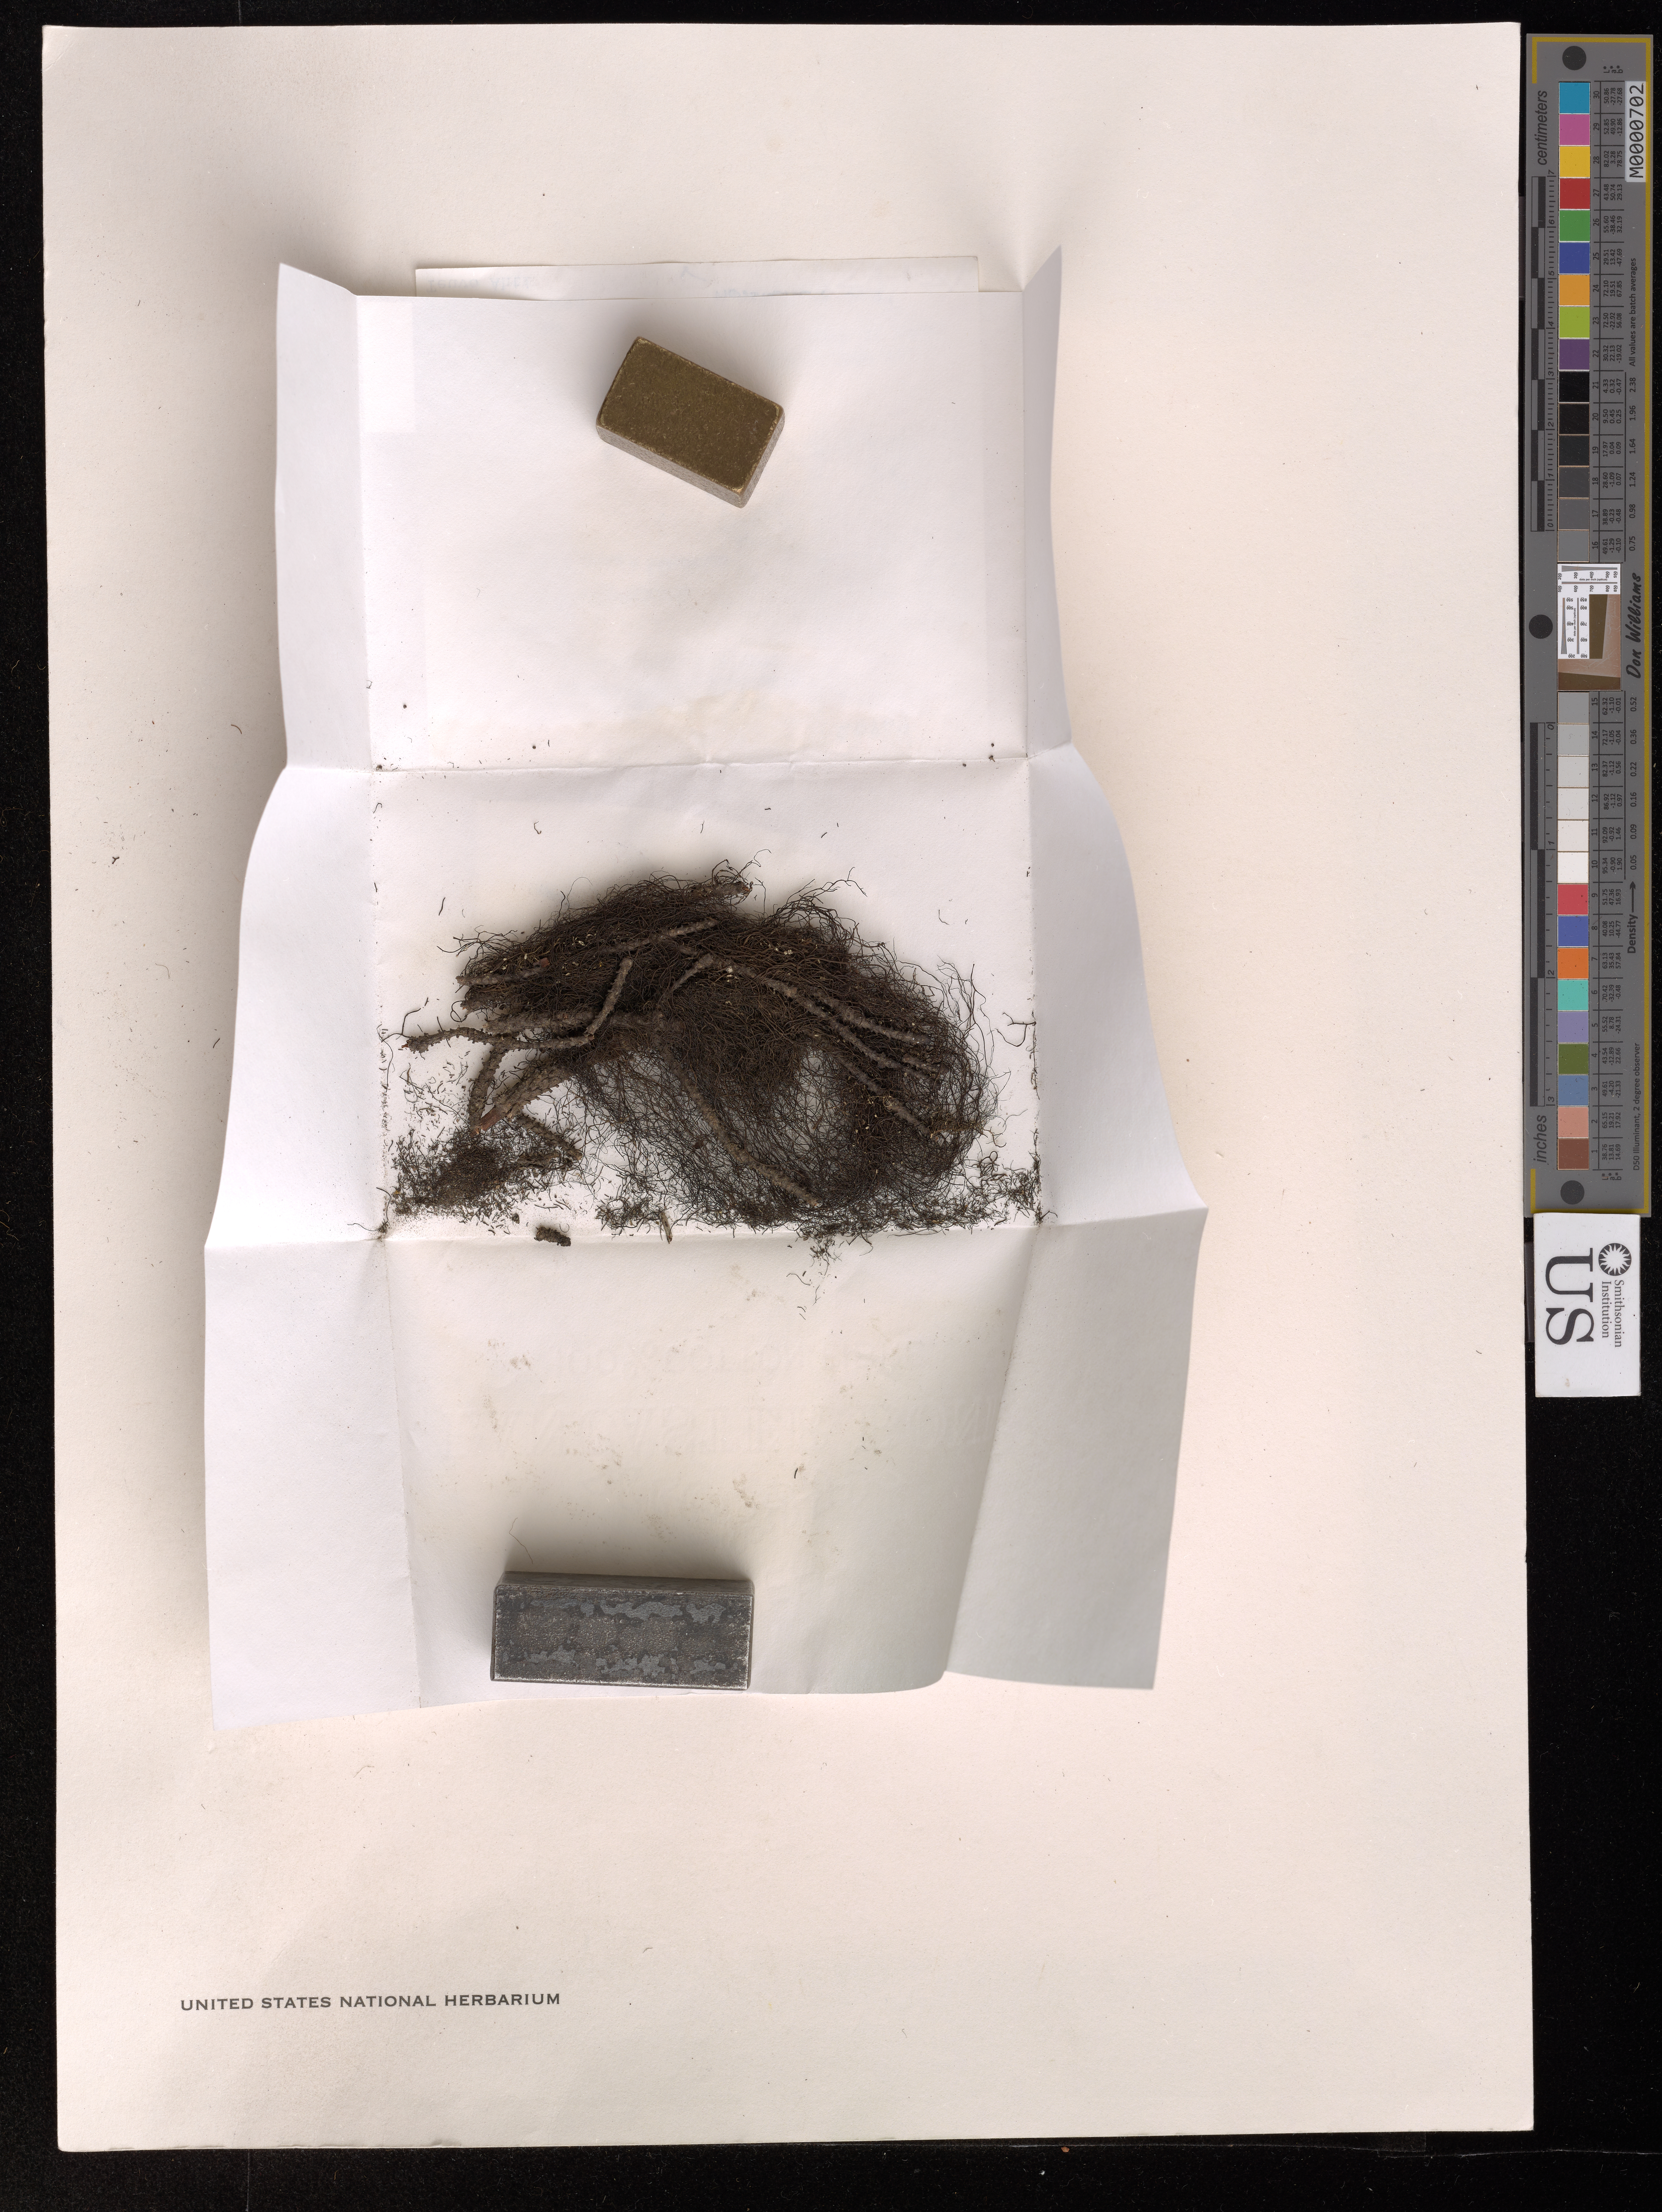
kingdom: Fungi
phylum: Ascomycota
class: Lecanoromycetes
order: Lecanorales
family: Parmeliaceae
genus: Bryoria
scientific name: Bryoria pseudofuscescens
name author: (Gyeln.) Brodo & D. Hawksw.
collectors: J. W. Thomson & T. T. Ahti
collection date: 1967-07-29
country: United States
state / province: Alaska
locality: Sheep Mt. Mi 113, Glenn Hwy.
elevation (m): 1524